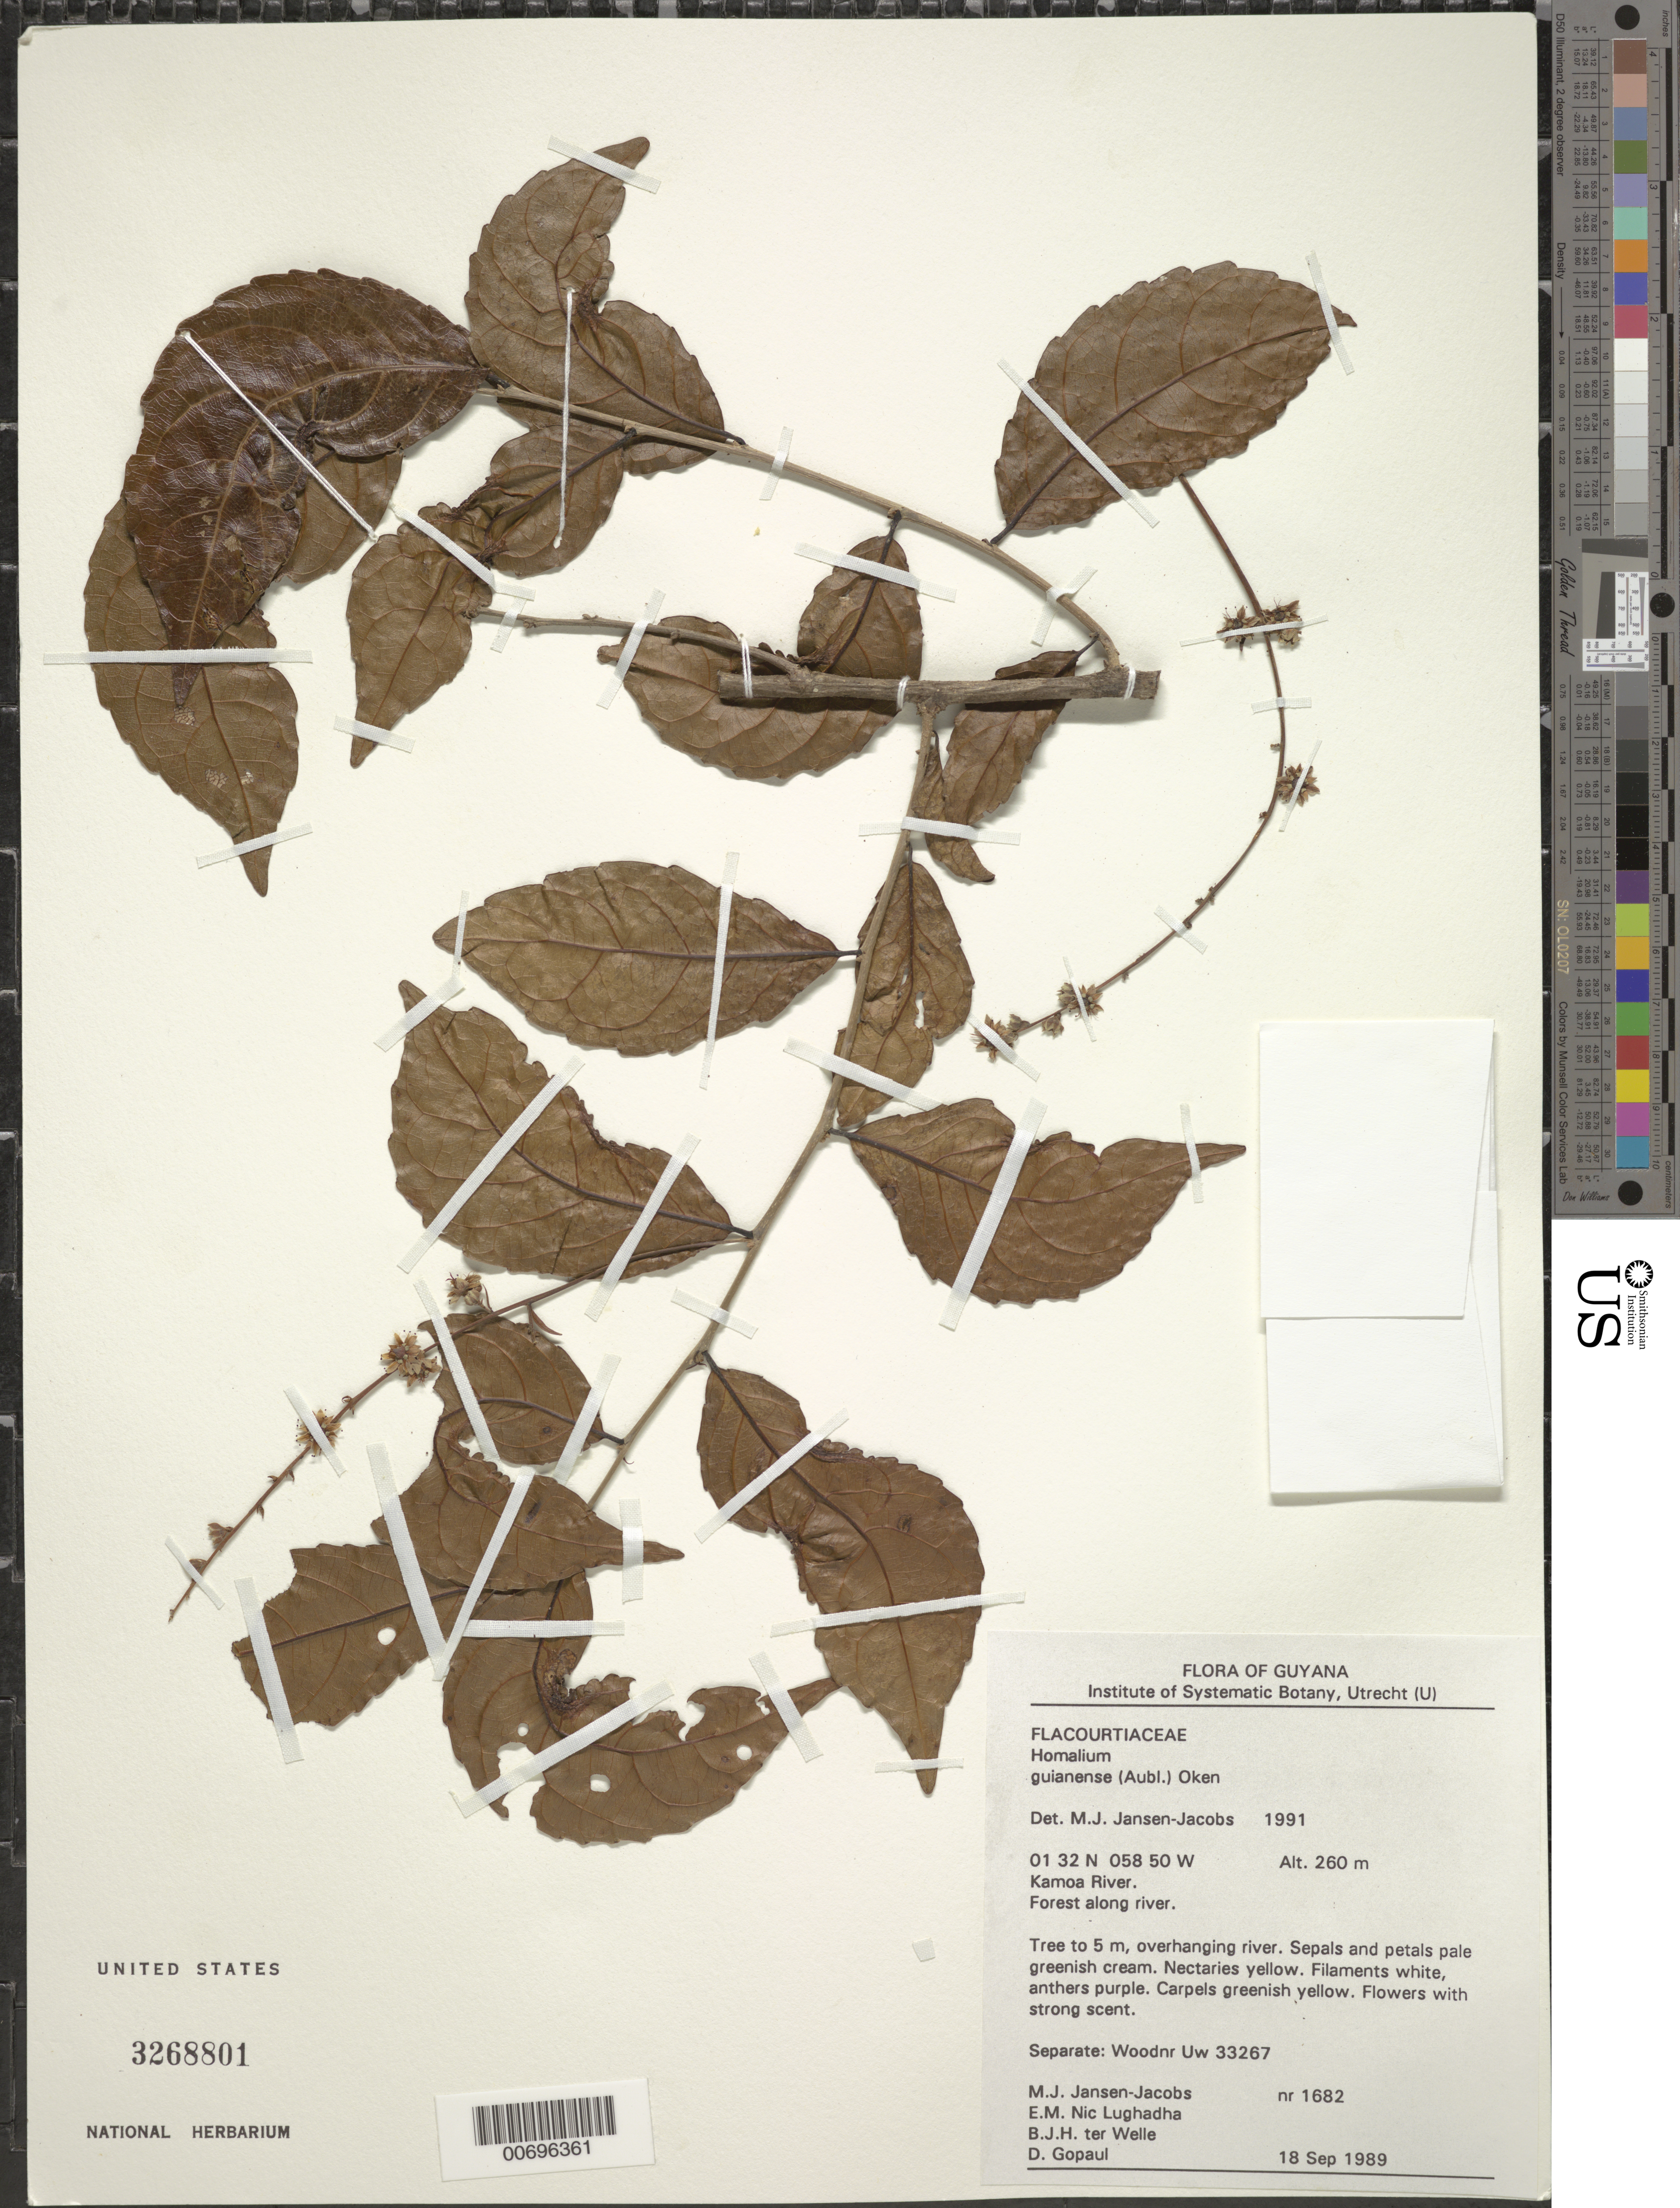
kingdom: Plantae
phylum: Tracheophyta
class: Magnoliopsida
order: Malpighiales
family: Salicaceae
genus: Homalium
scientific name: Homalium guianense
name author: (Aubl.) Oken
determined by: Jansen-Jacobs, M. J., (U), Nationaal Herbarium Nederland, Utrecht University branch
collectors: M. J. Jansen-Jacobs, E. Nic Lughadha, B. Welle & D. Gopaul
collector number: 1682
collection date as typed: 18-Sep-89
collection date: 1989-09-18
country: Guyana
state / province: U. Takutu-U. Essequibo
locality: Kamoa River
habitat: Forest along river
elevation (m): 260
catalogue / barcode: US 3268801